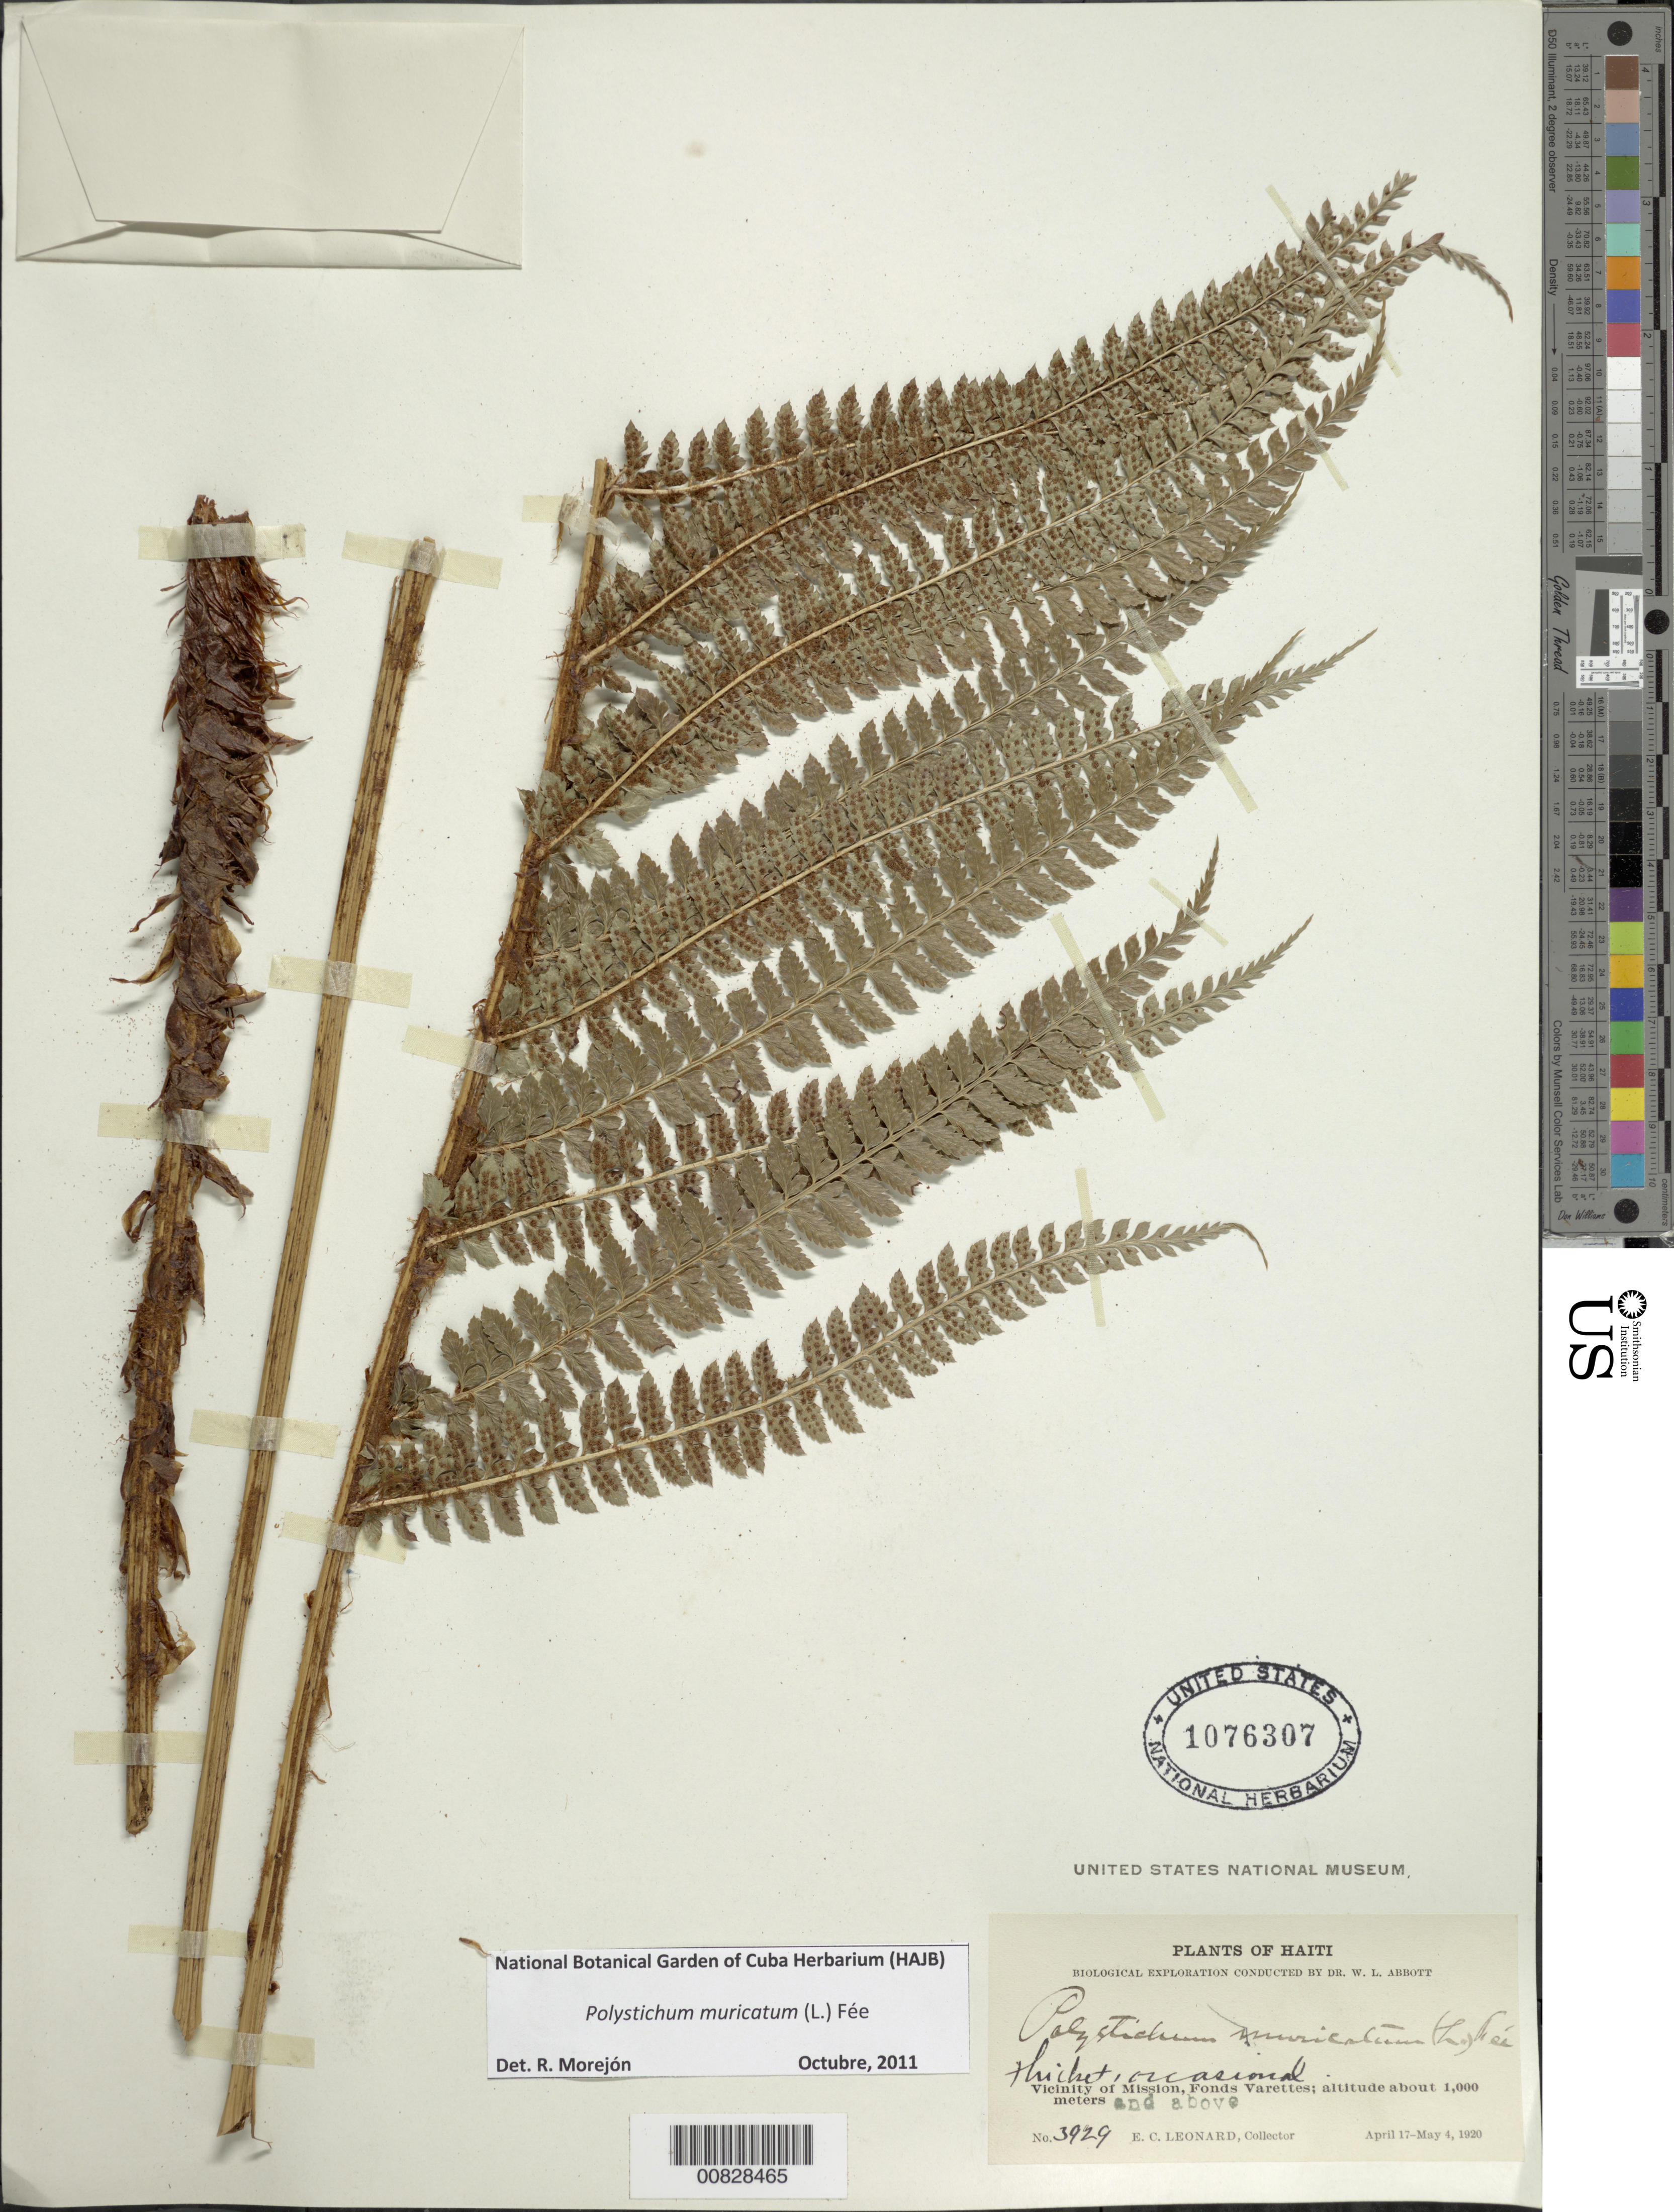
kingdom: Plantae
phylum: Tracheophyta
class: Polypodiopsida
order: Polypodiales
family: Dryopteridaceae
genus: Polystichum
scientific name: Polystichum muricatum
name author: (L.) Fée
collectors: E. C. Leonard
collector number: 3929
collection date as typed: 17 Apr 1920 to 04 May 1920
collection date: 1920-04-17/1920-05-04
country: Haiti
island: Hispaniola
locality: Fonds Varettes, vicinity Mission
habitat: Thicket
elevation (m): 1000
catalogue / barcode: US 1076307